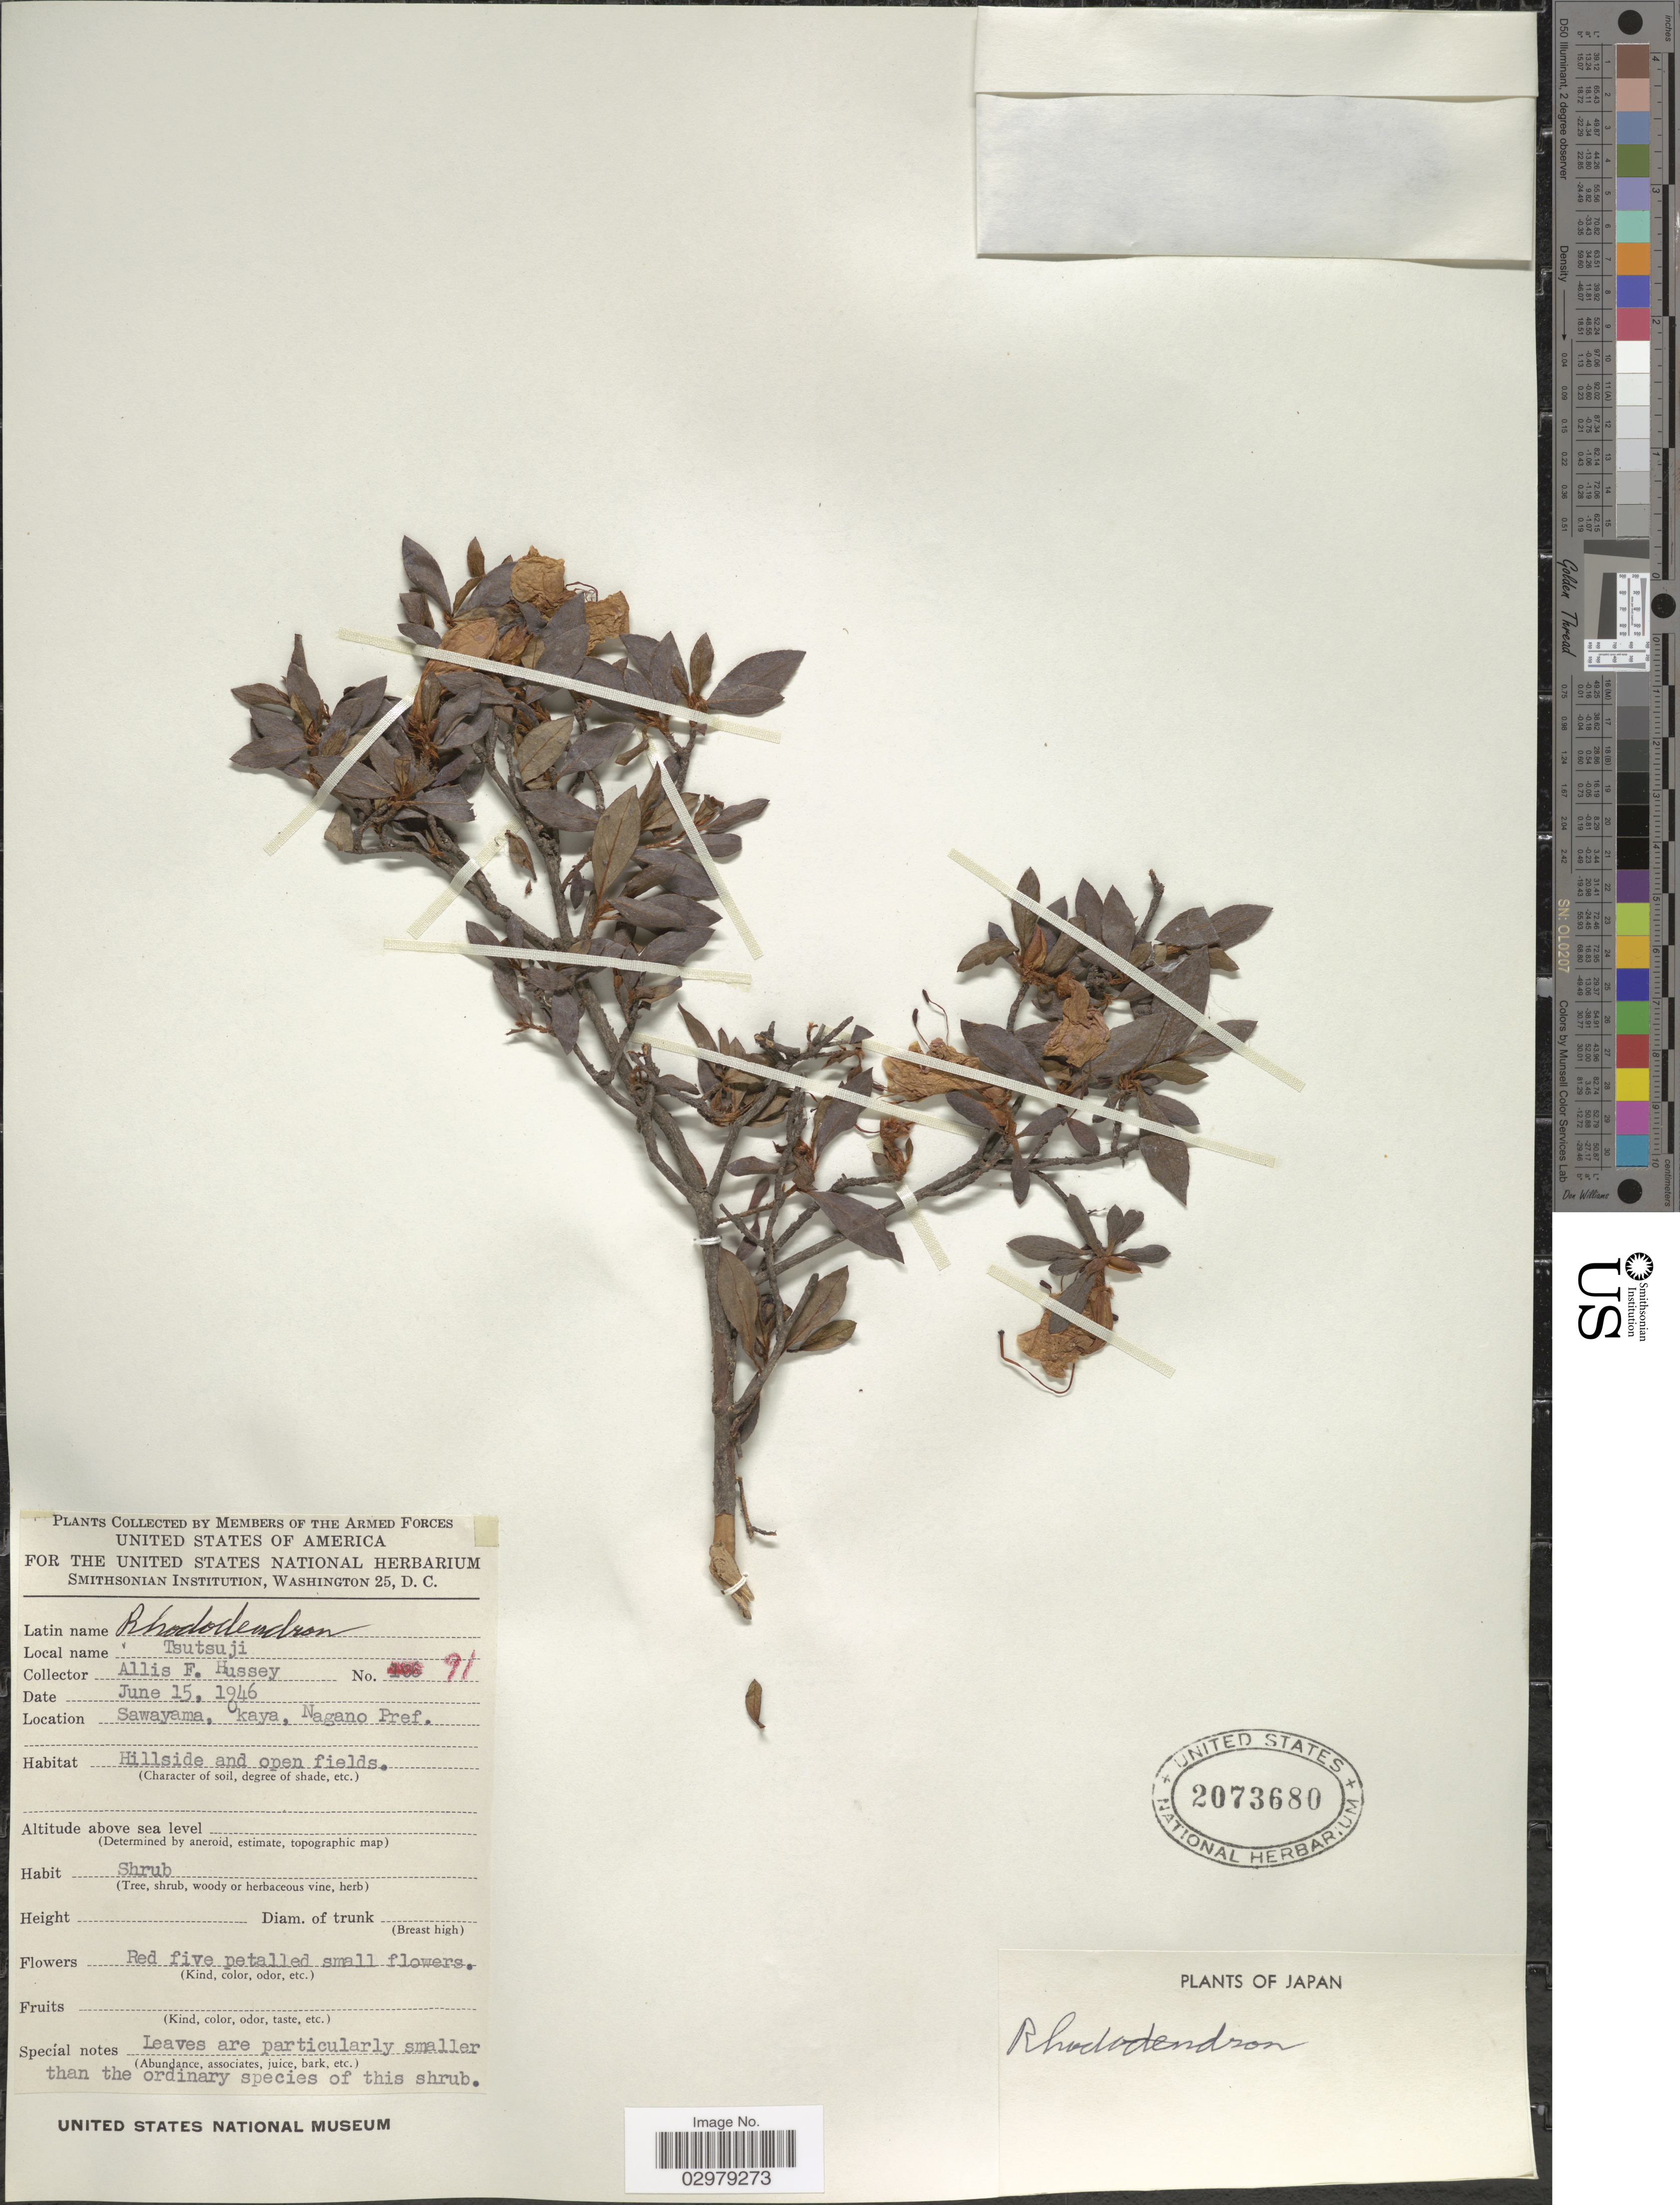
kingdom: Plantae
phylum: Tracheophyta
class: Magnoliopsida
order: Ericales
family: Ericaceae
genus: Rhododendron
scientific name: Rhododendron sp.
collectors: A. Hussey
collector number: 91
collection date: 1946-06-15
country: Japan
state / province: Nagano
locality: Sawayama, Okaya, Nagano Pref.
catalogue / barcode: US 2073680